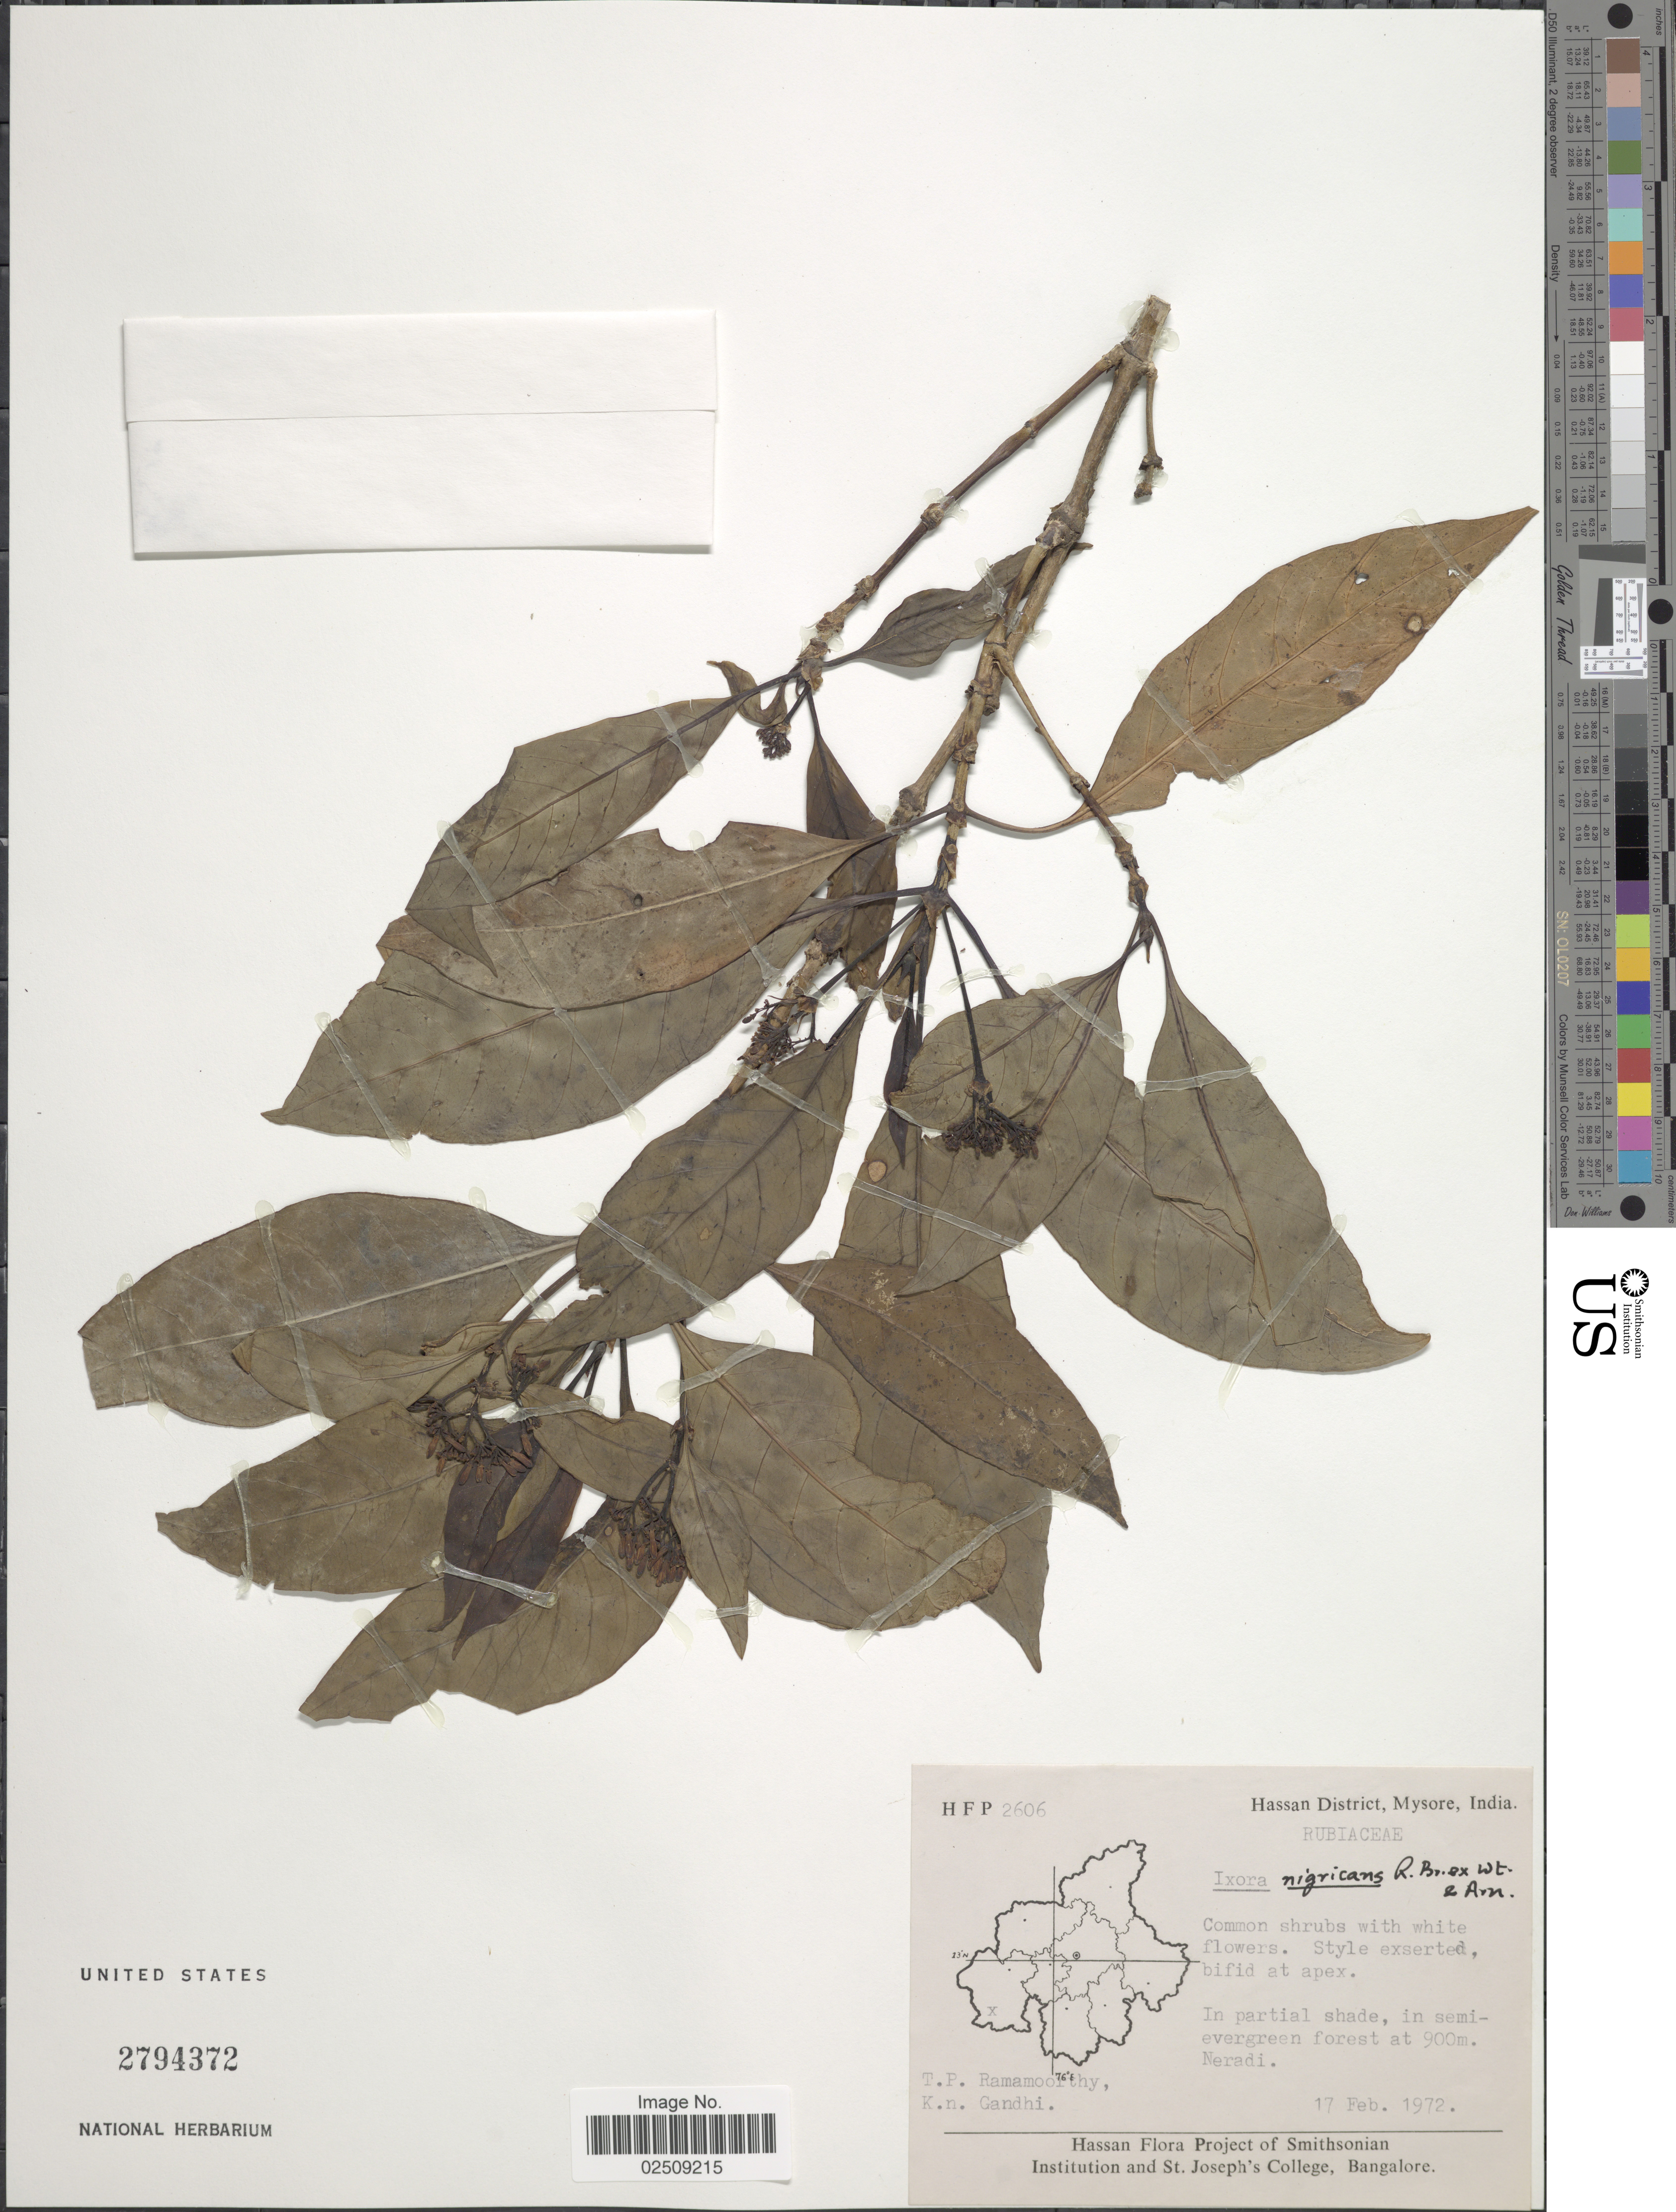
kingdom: Plantae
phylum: Tracheophyta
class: Magnoliopsida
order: Gentianales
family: Rubiaceae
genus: Ixora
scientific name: Ixora nigricans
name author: R. Br. ex Wight & Arn.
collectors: T. P. Ramamoorthy & K. N. Gandhi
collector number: HFP2606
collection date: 1972-02-17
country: India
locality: Hassan District, Mysore. Neradi.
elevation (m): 900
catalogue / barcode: US 2794372